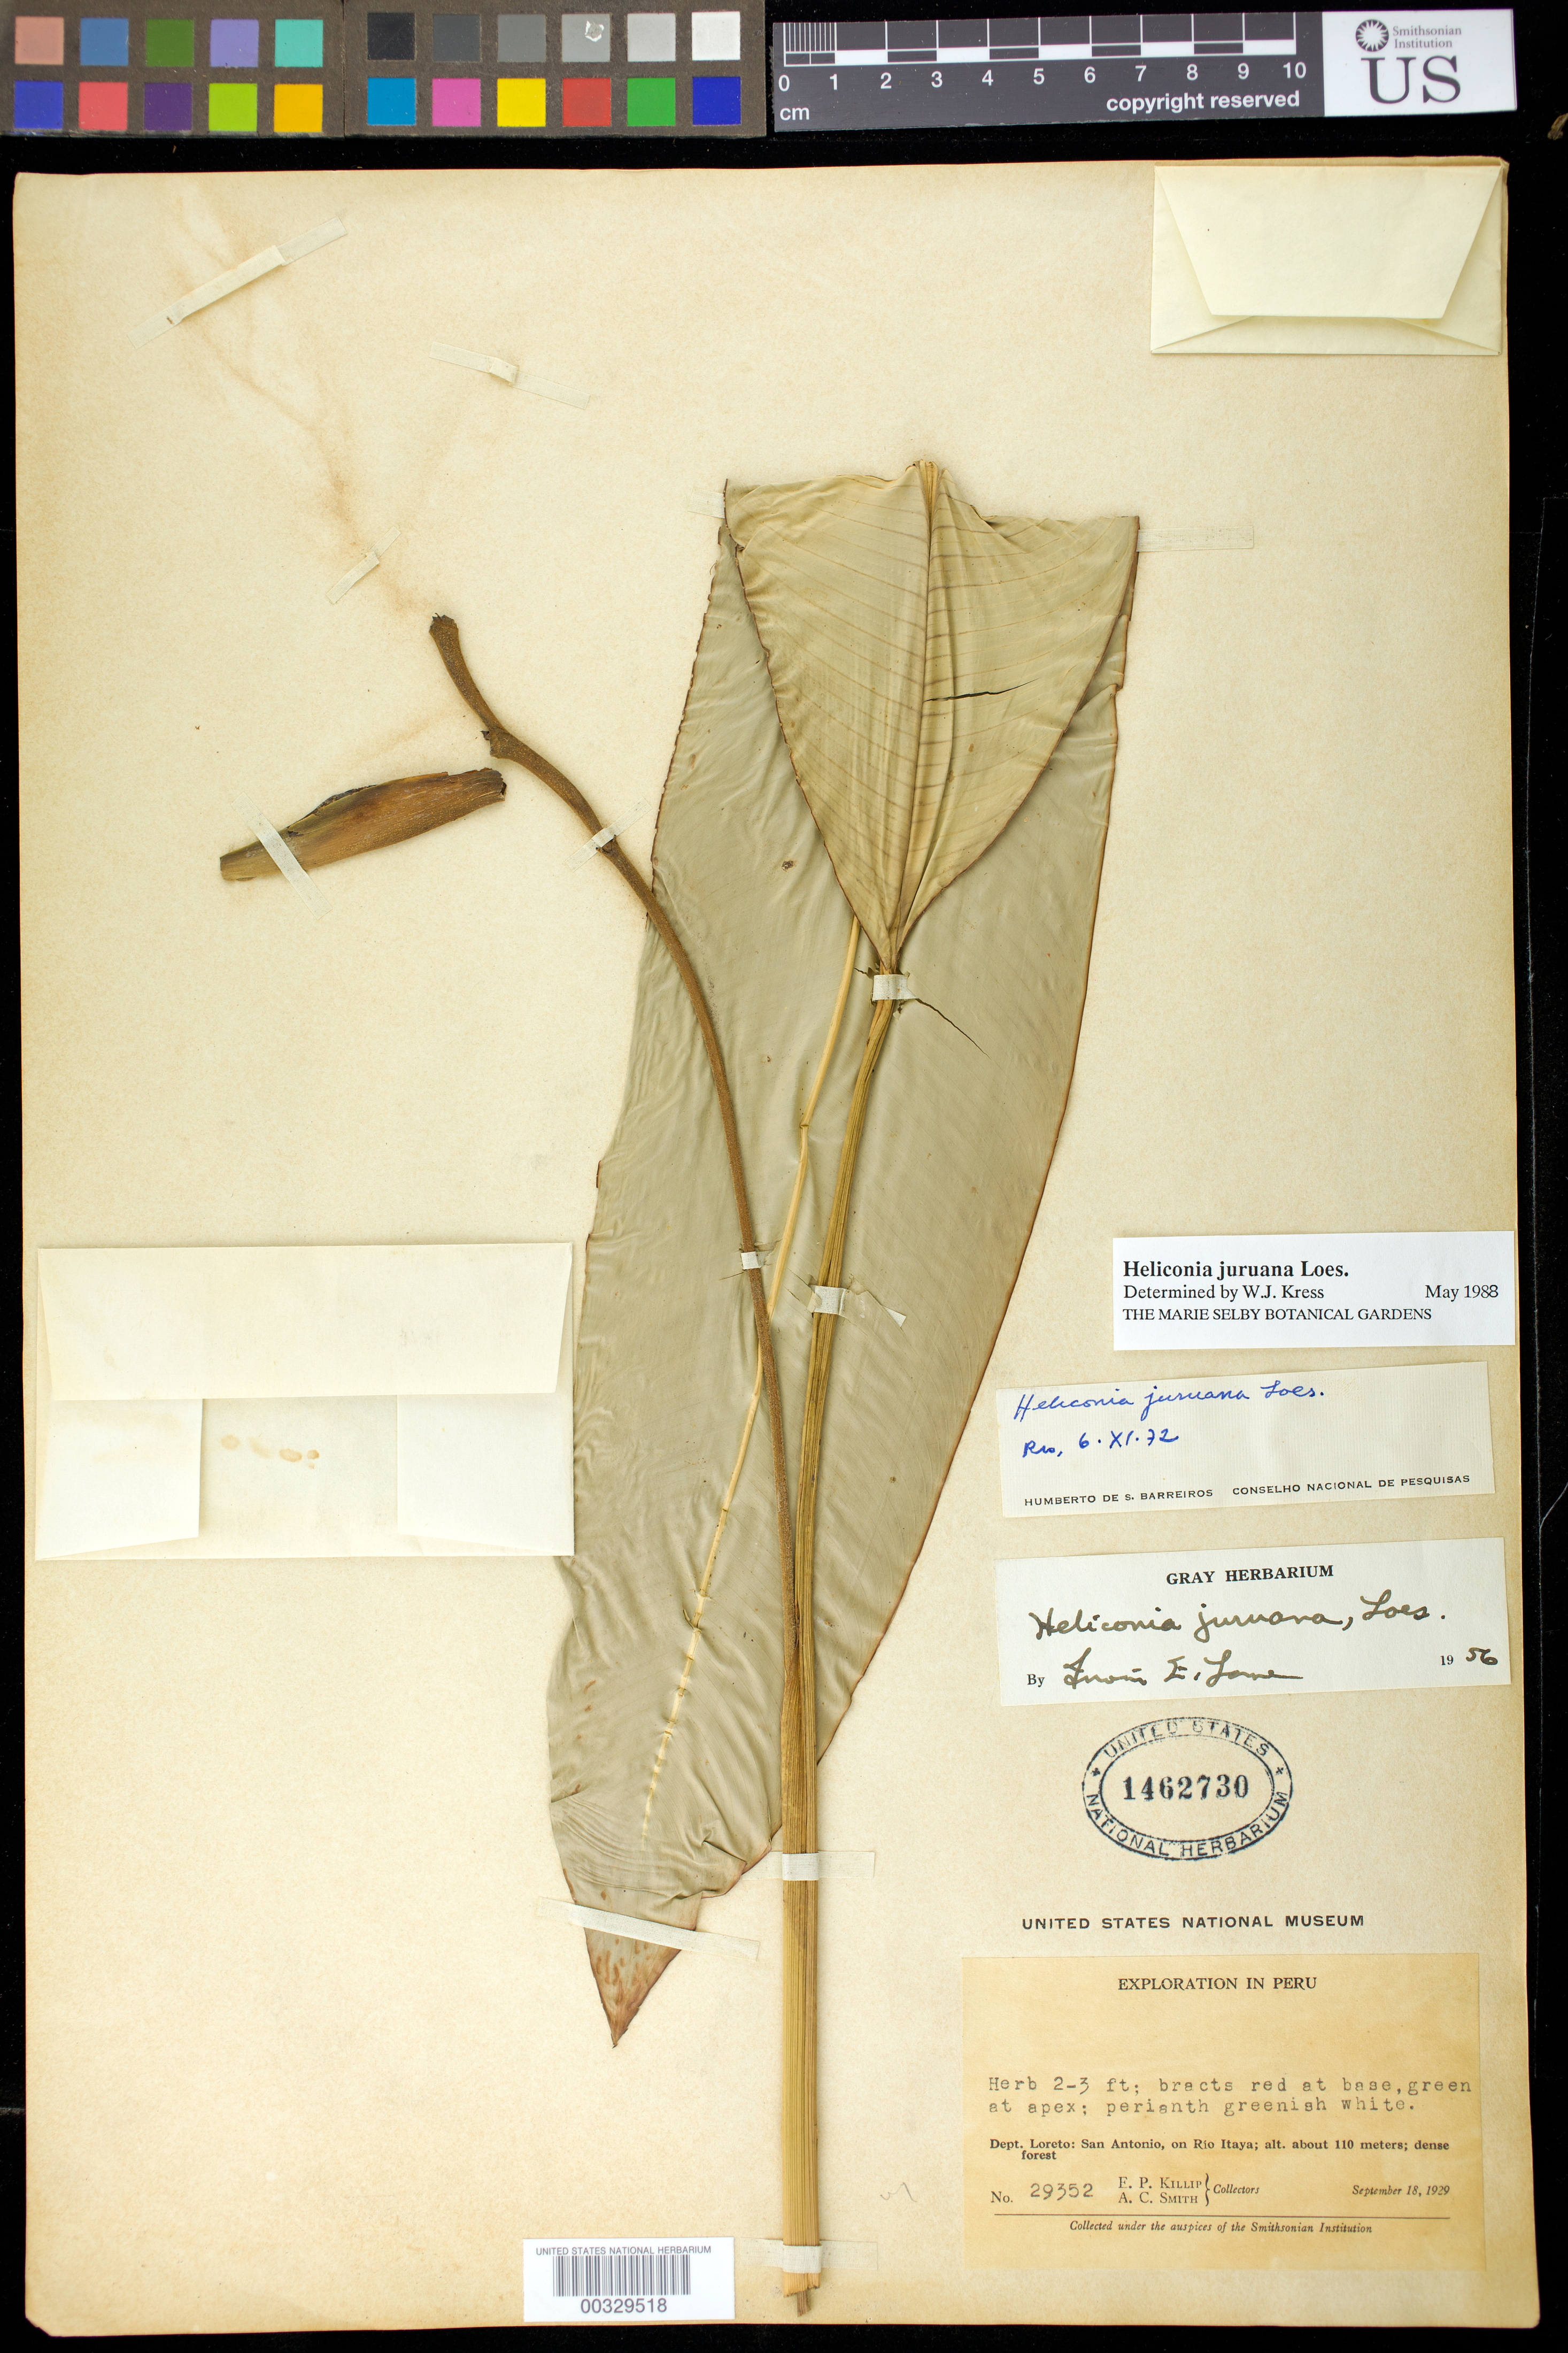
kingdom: Plantae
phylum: Tracheophyta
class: Liliopsida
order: Zingiberales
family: Heliconiaceae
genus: Heliconia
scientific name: Heliconia juruana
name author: Loes.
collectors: E. P. Killip & A. C. Smith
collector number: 29352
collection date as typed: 18 Sep 1929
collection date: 1929-09-18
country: Peru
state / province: Loreto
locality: San antonio, on rio itaya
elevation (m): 110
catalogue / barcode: US 1462730